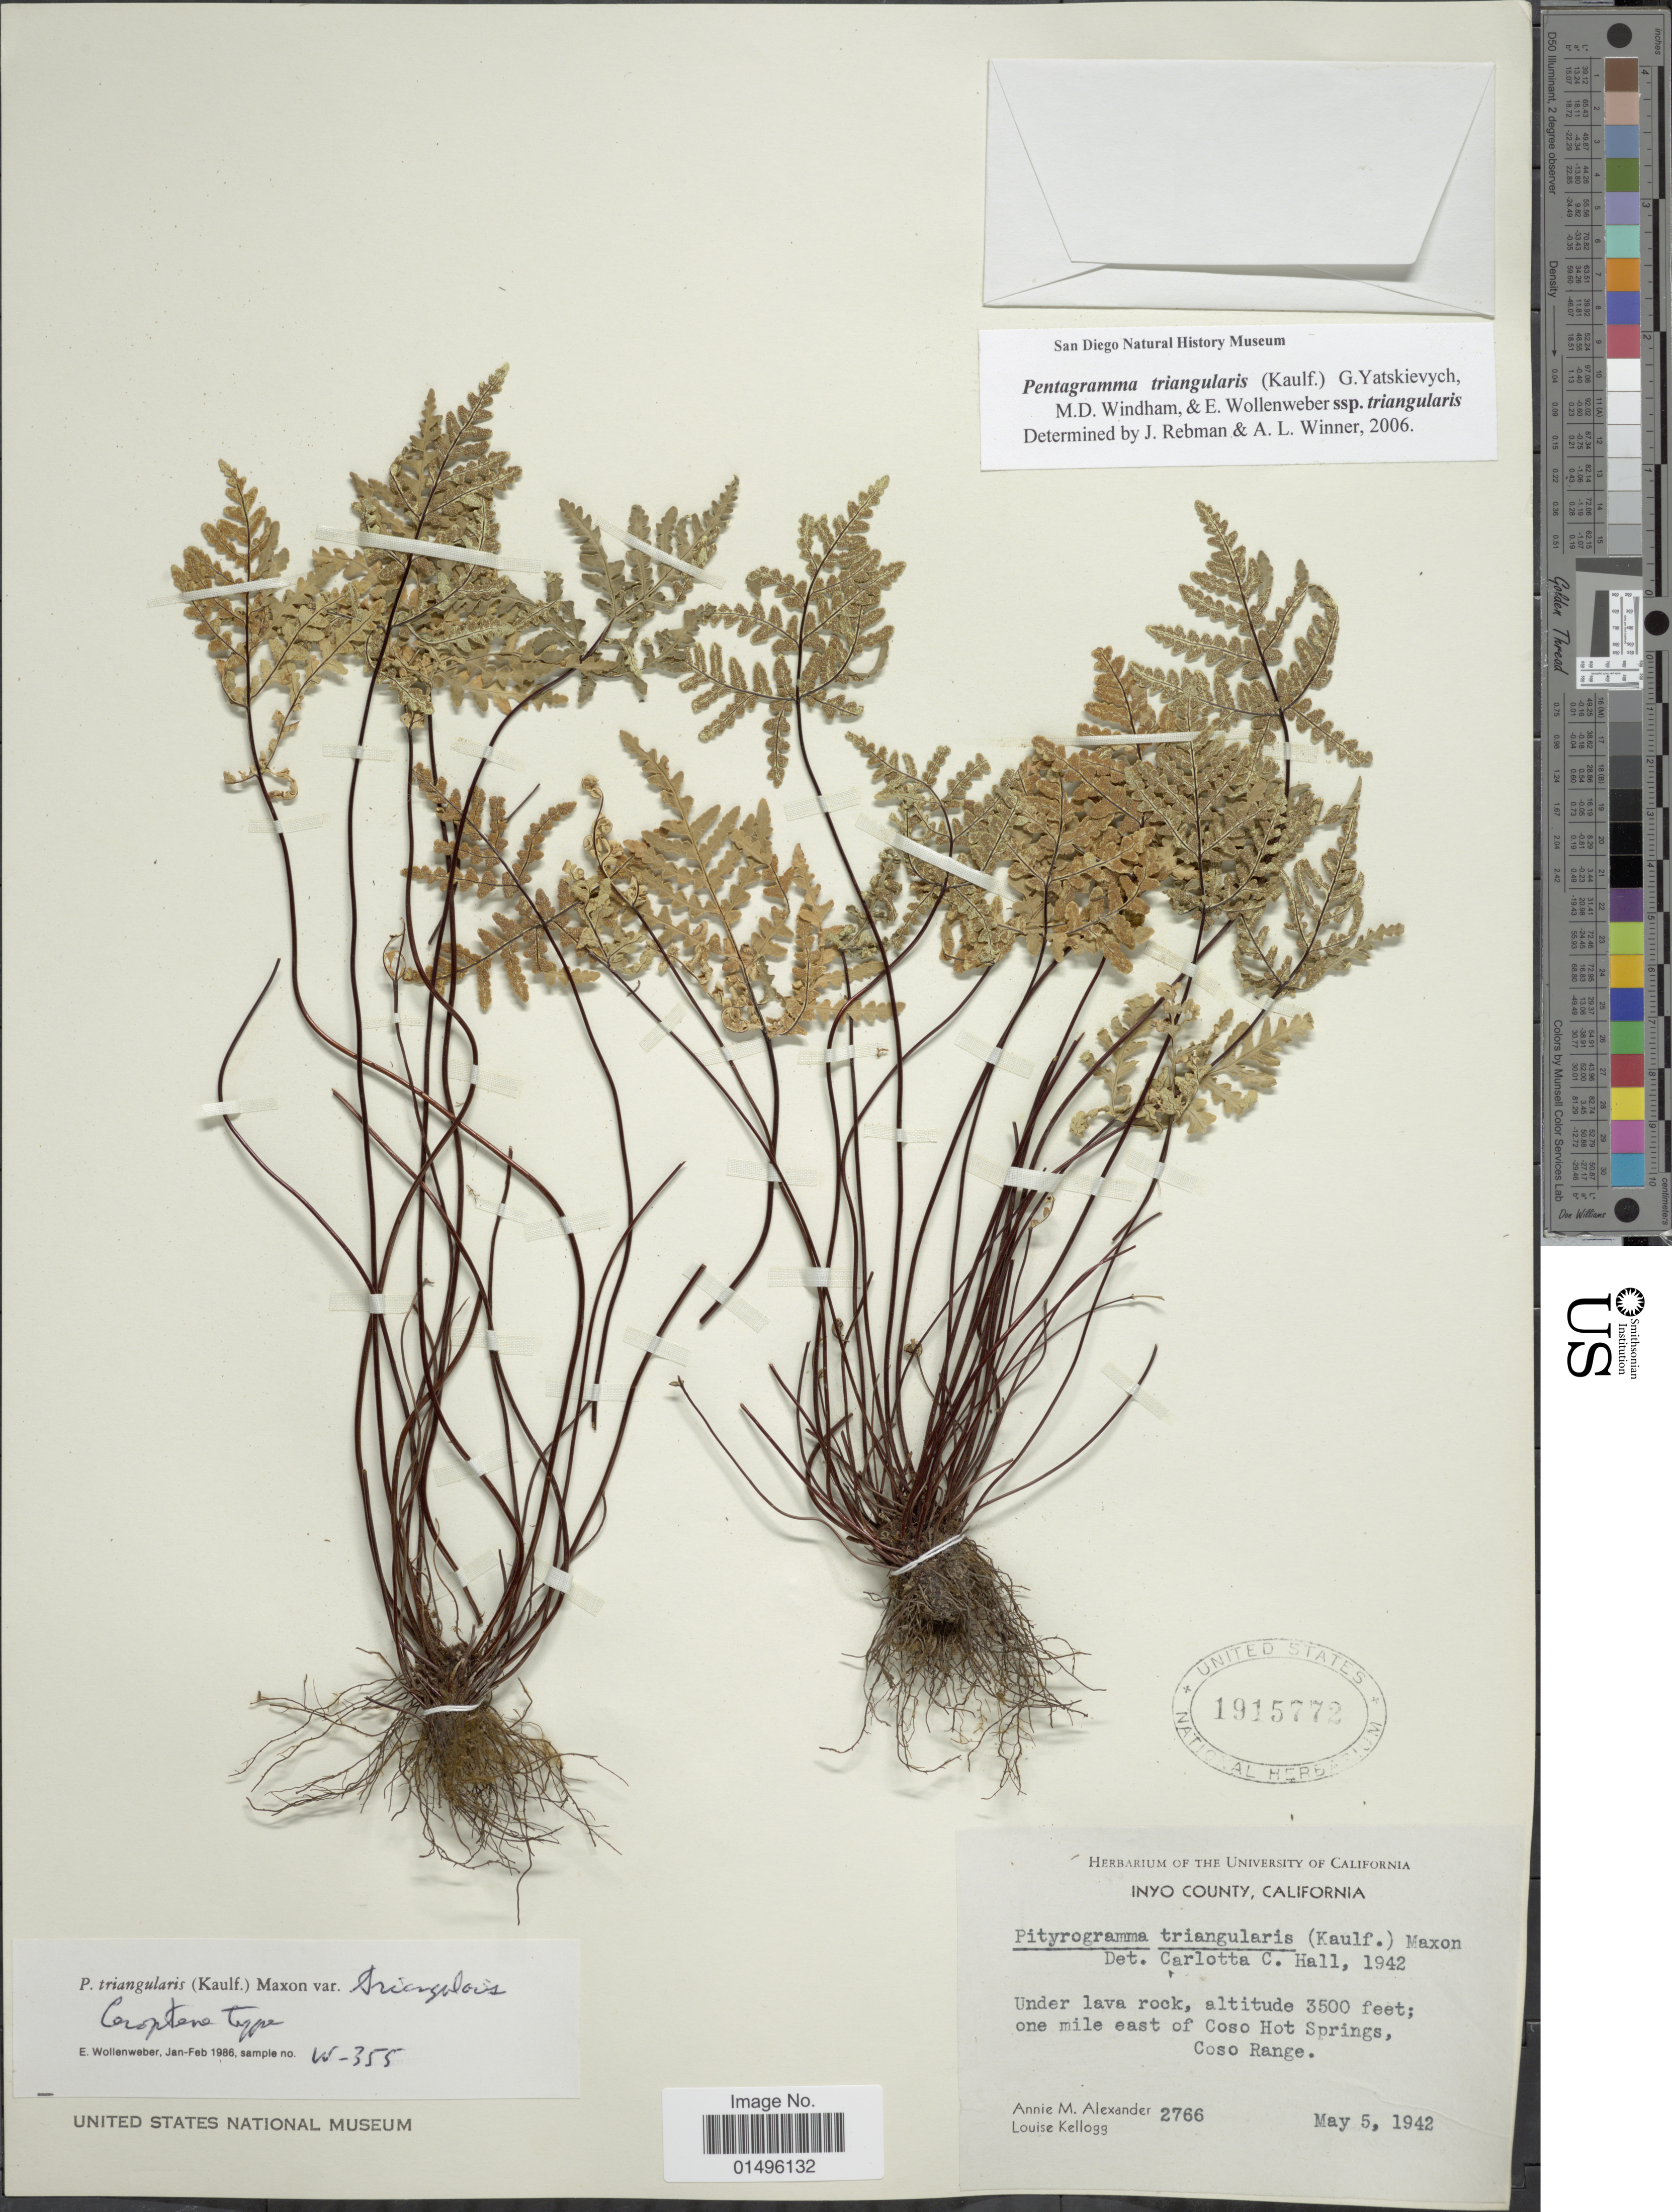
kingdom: Plantae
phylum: Tracheophyta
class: Polypodiopsida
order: Polypodiales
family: Pteridaceae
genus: Pentagramma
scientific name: Pentagramma triangularis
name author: (Kaulf.) Yatsk. et al.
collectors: A. M. Alexander & L. Kellogg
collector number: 2766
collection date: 1942-05-05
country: United States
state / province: California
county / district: Inyo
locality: California, Inyo County, one mile east of Coso Hot Springs, Coso Range.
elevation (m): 1067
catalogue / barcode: US 1915772